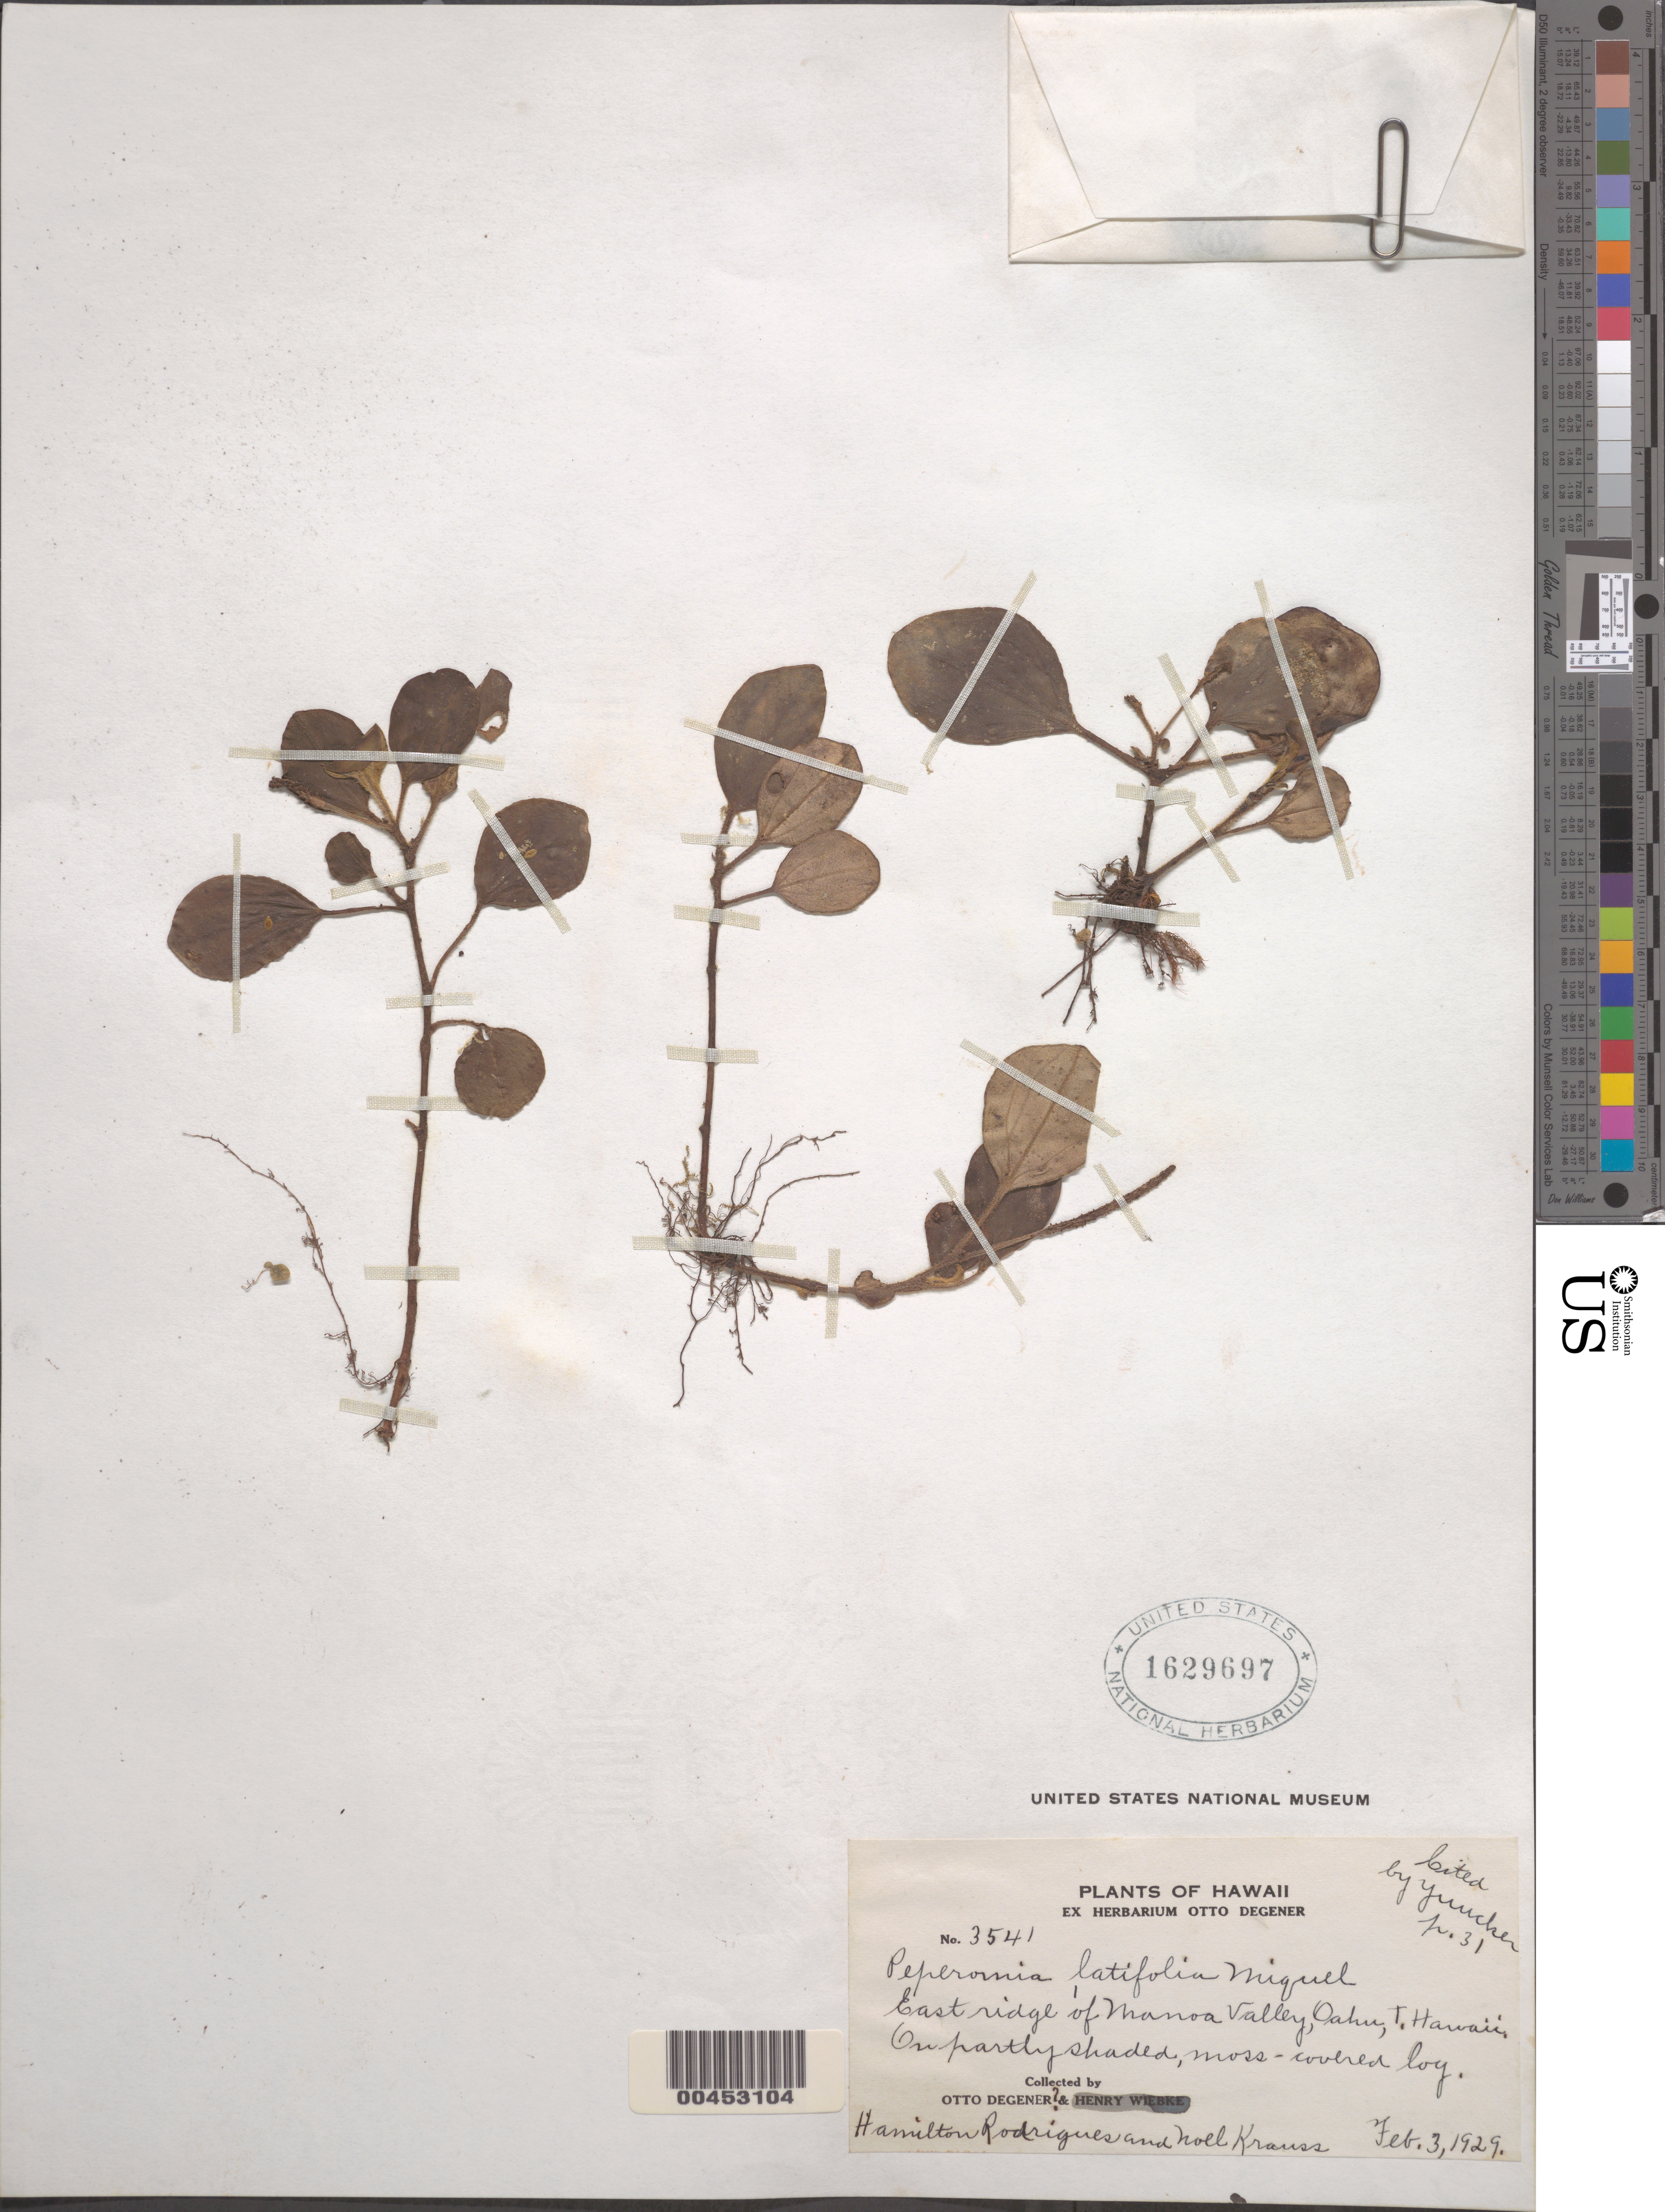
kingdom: Plantae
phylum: Tracheophyta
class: Magnoliopsida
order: Piperales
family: Piperaceae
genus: Peperomia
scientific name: Peperomia latifolia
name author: Miq.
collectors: O. Degener, H. Rodrigues & N. Krauss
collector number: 3541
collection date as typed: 3 Feb 1929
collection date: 1929-02-03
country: United States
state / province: Hawaii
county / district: Honolulu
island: Oahu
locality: E ridge of Manoa Valley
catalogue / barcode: US 1629697